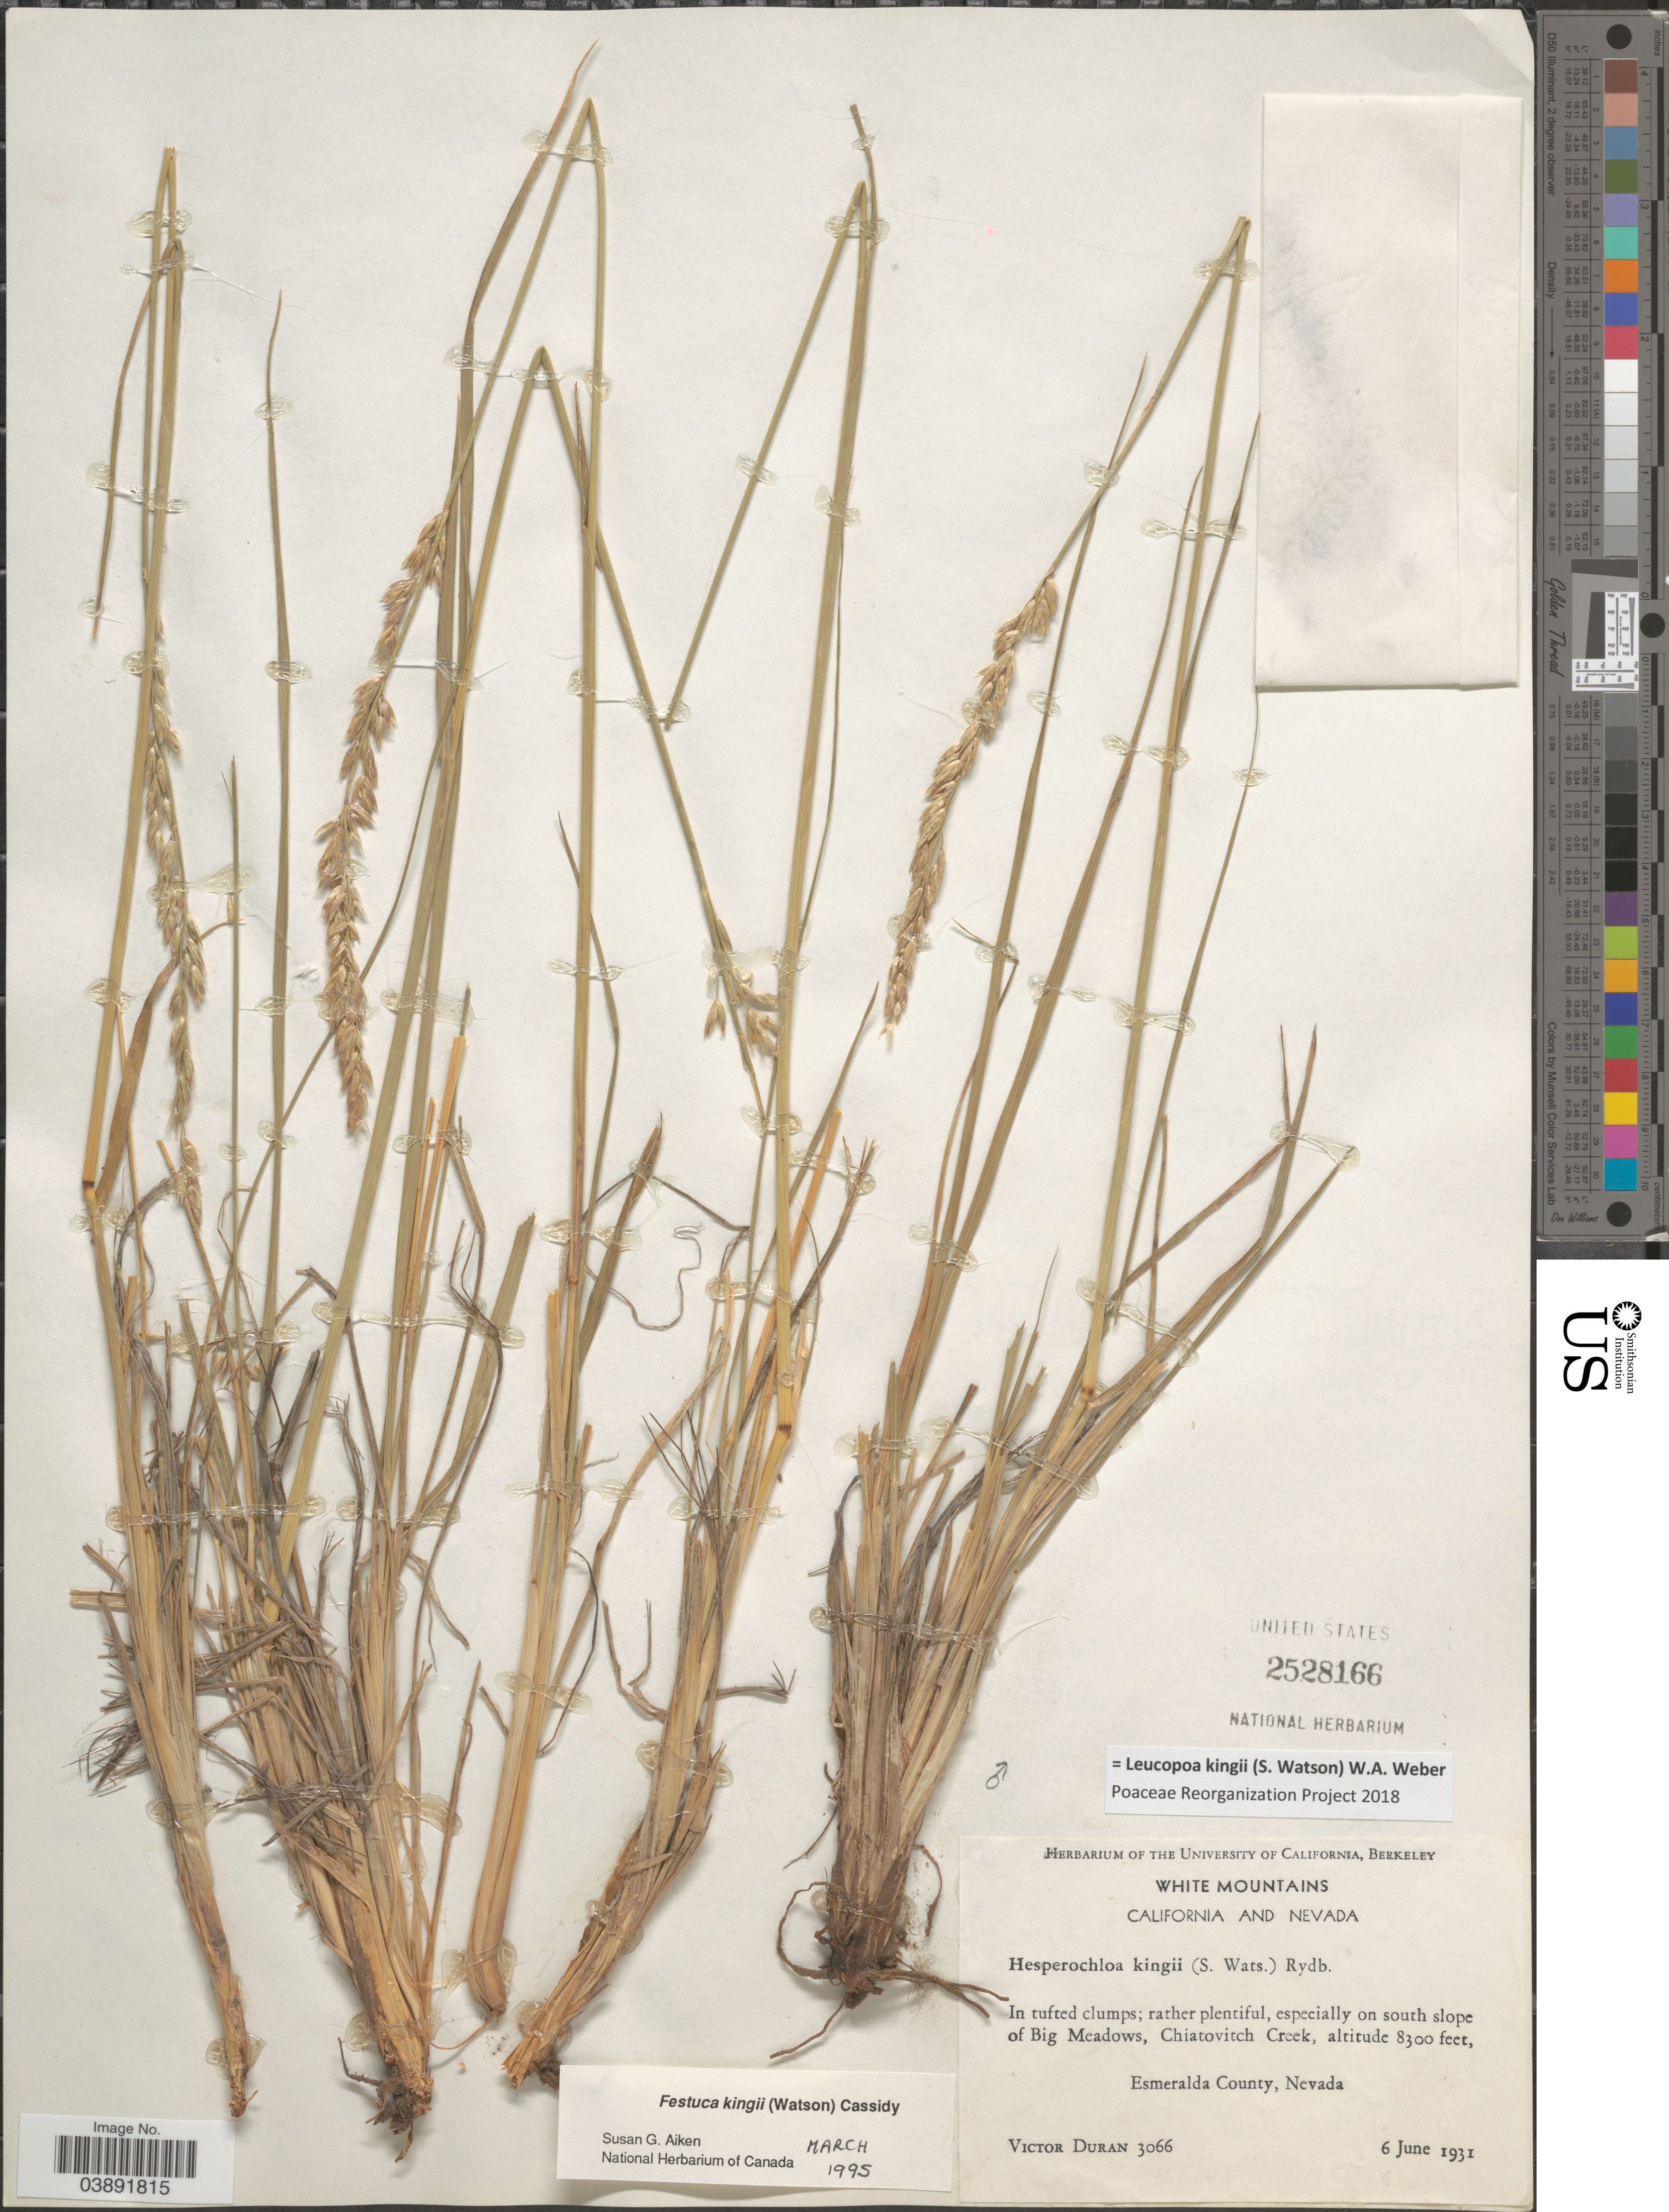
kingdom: Plantae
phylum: Tracheophyta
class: Liliopsida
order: Poales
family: Poaceae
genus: Hesperochloa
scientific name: Hesperochloa kingii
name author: (S. Watson) Rydb.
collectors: V. Duran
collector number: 3066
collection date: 1931-06-06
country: United States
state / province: Nevada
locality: White Mountains. In tufted clumps; rather plentiful, especially on south slope of Big Meadows, Chiatovitch Creek, Esmeralda County.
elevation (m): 2530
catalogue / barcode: US 2528166